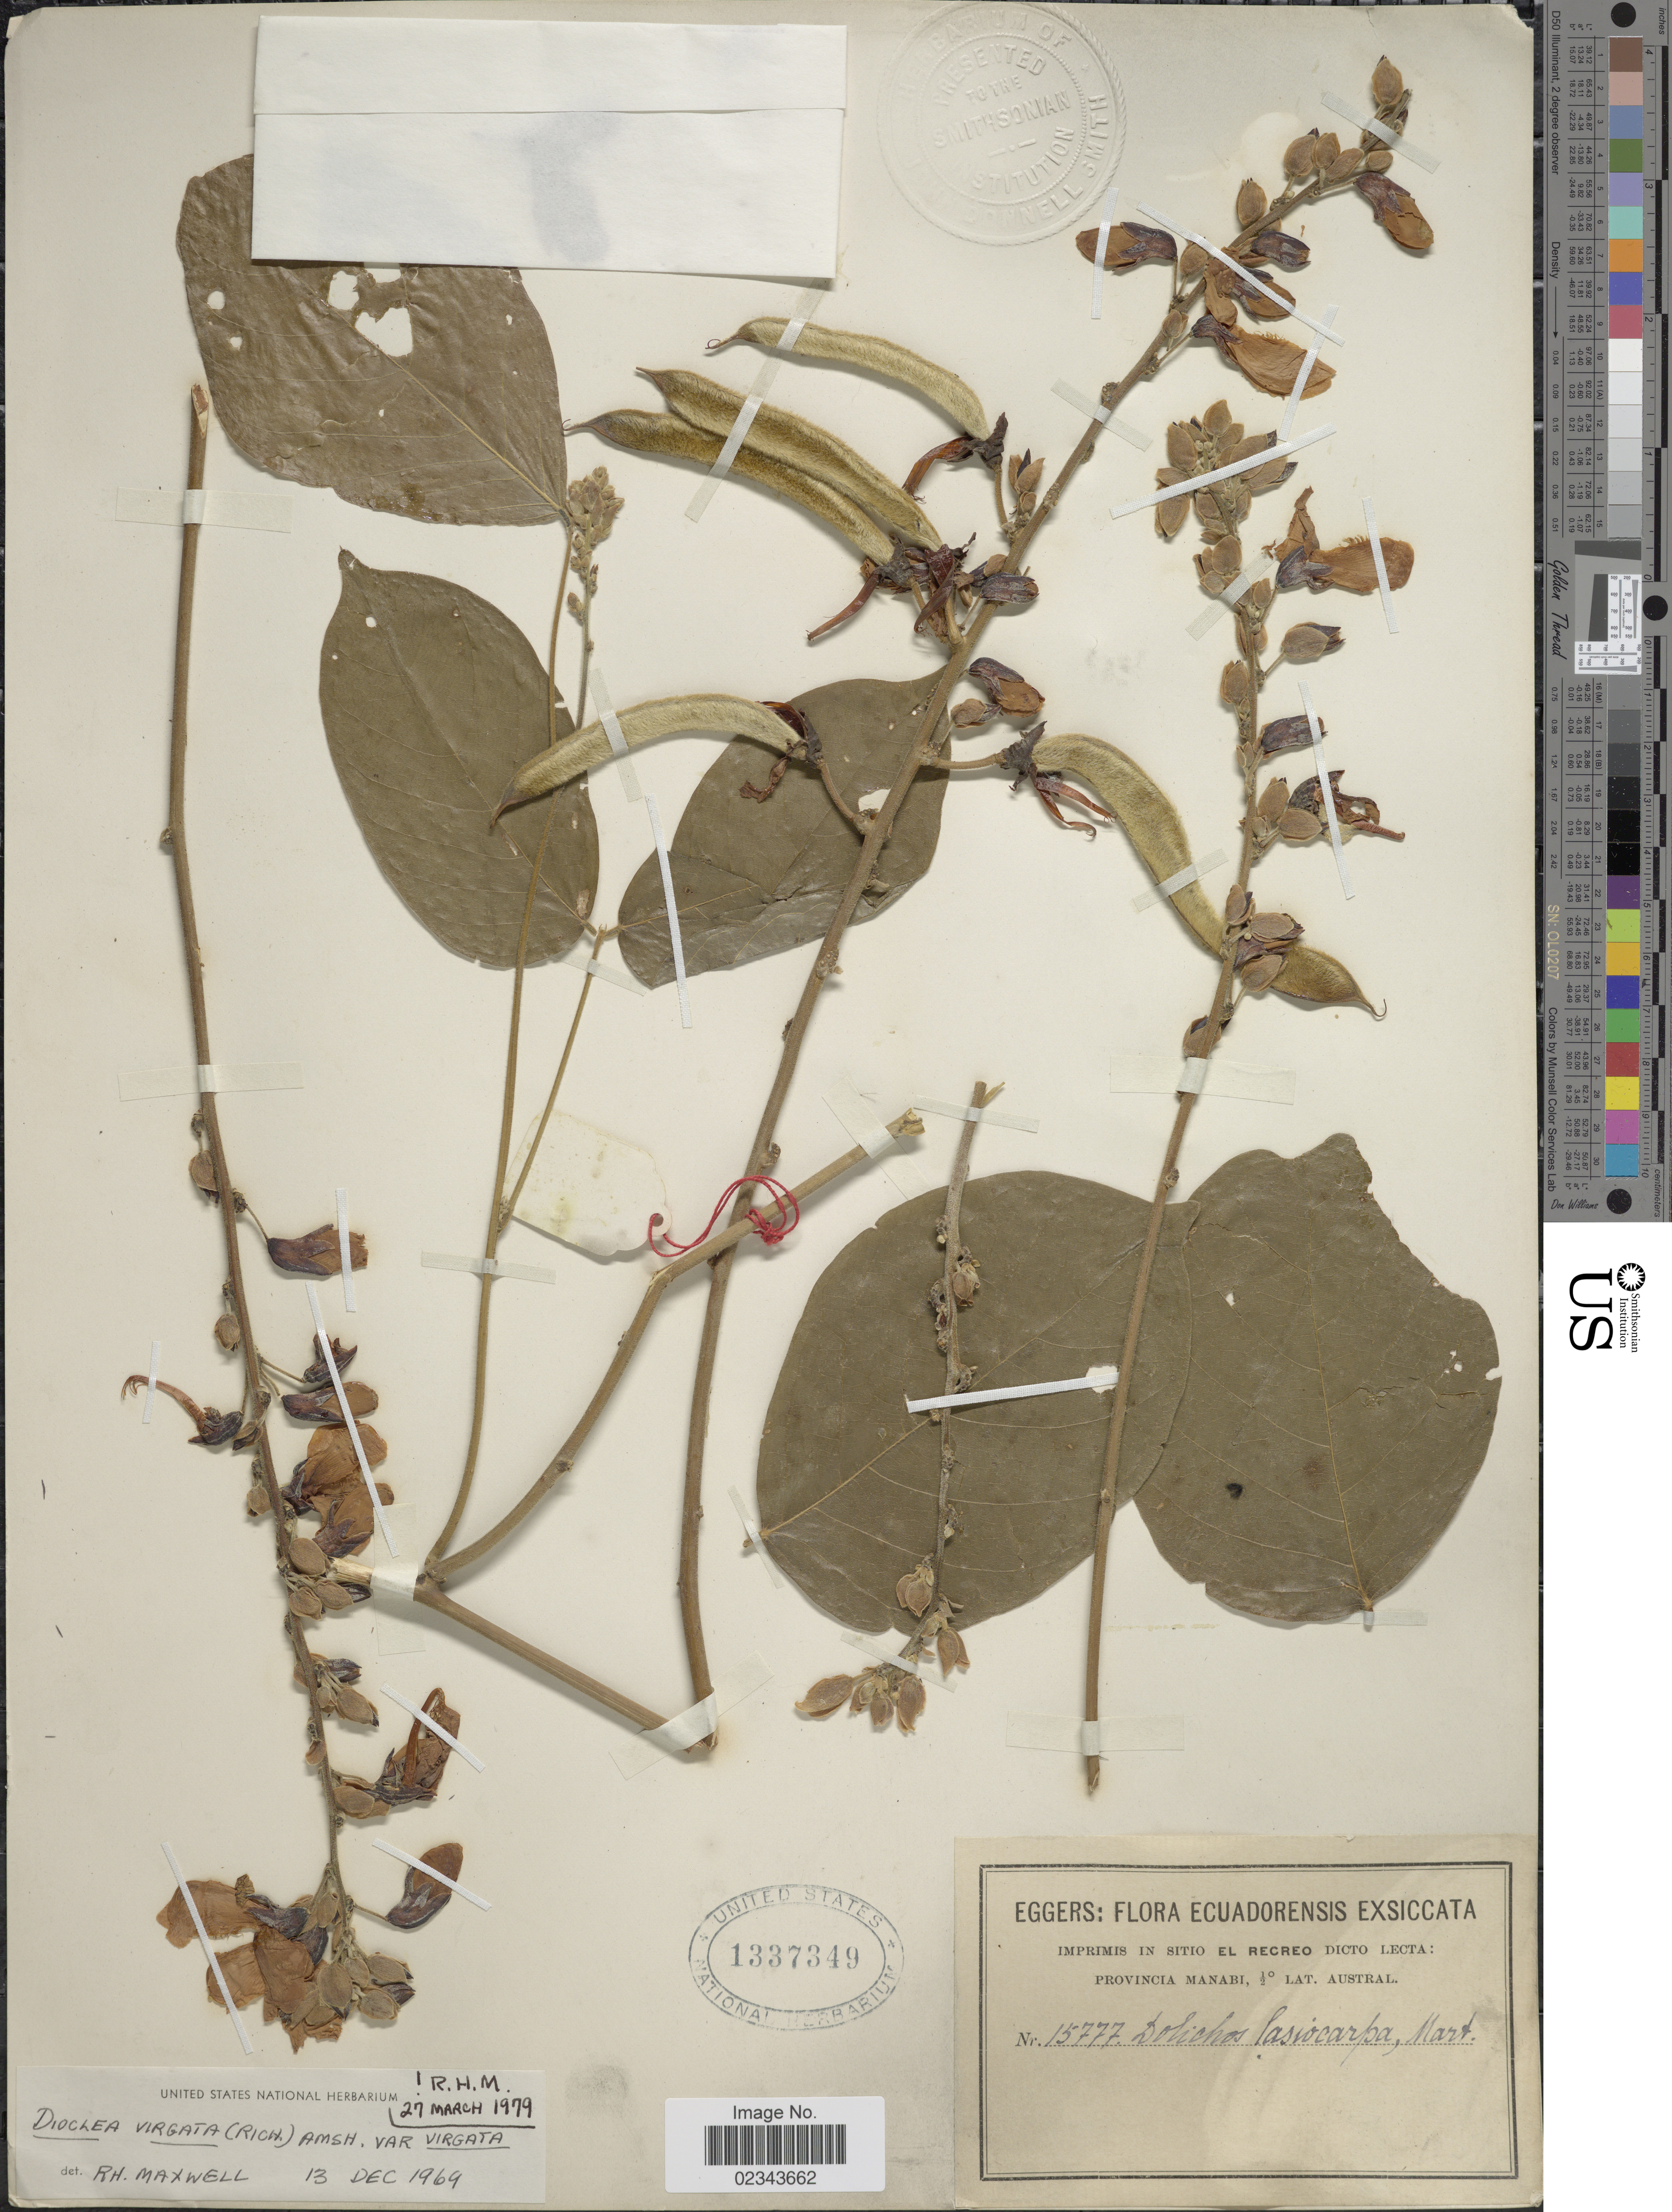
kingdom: Plantae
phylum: Tracheophyta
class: Magnoliopsida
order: Fabales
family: Fabaceae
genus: Dioclea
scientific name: Dioclea virgata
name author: (Rich.) Amshoff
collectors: -. Eggers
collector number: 15777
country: Ecuador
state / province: Manabí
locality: El Recreo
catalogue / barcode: US 1337349